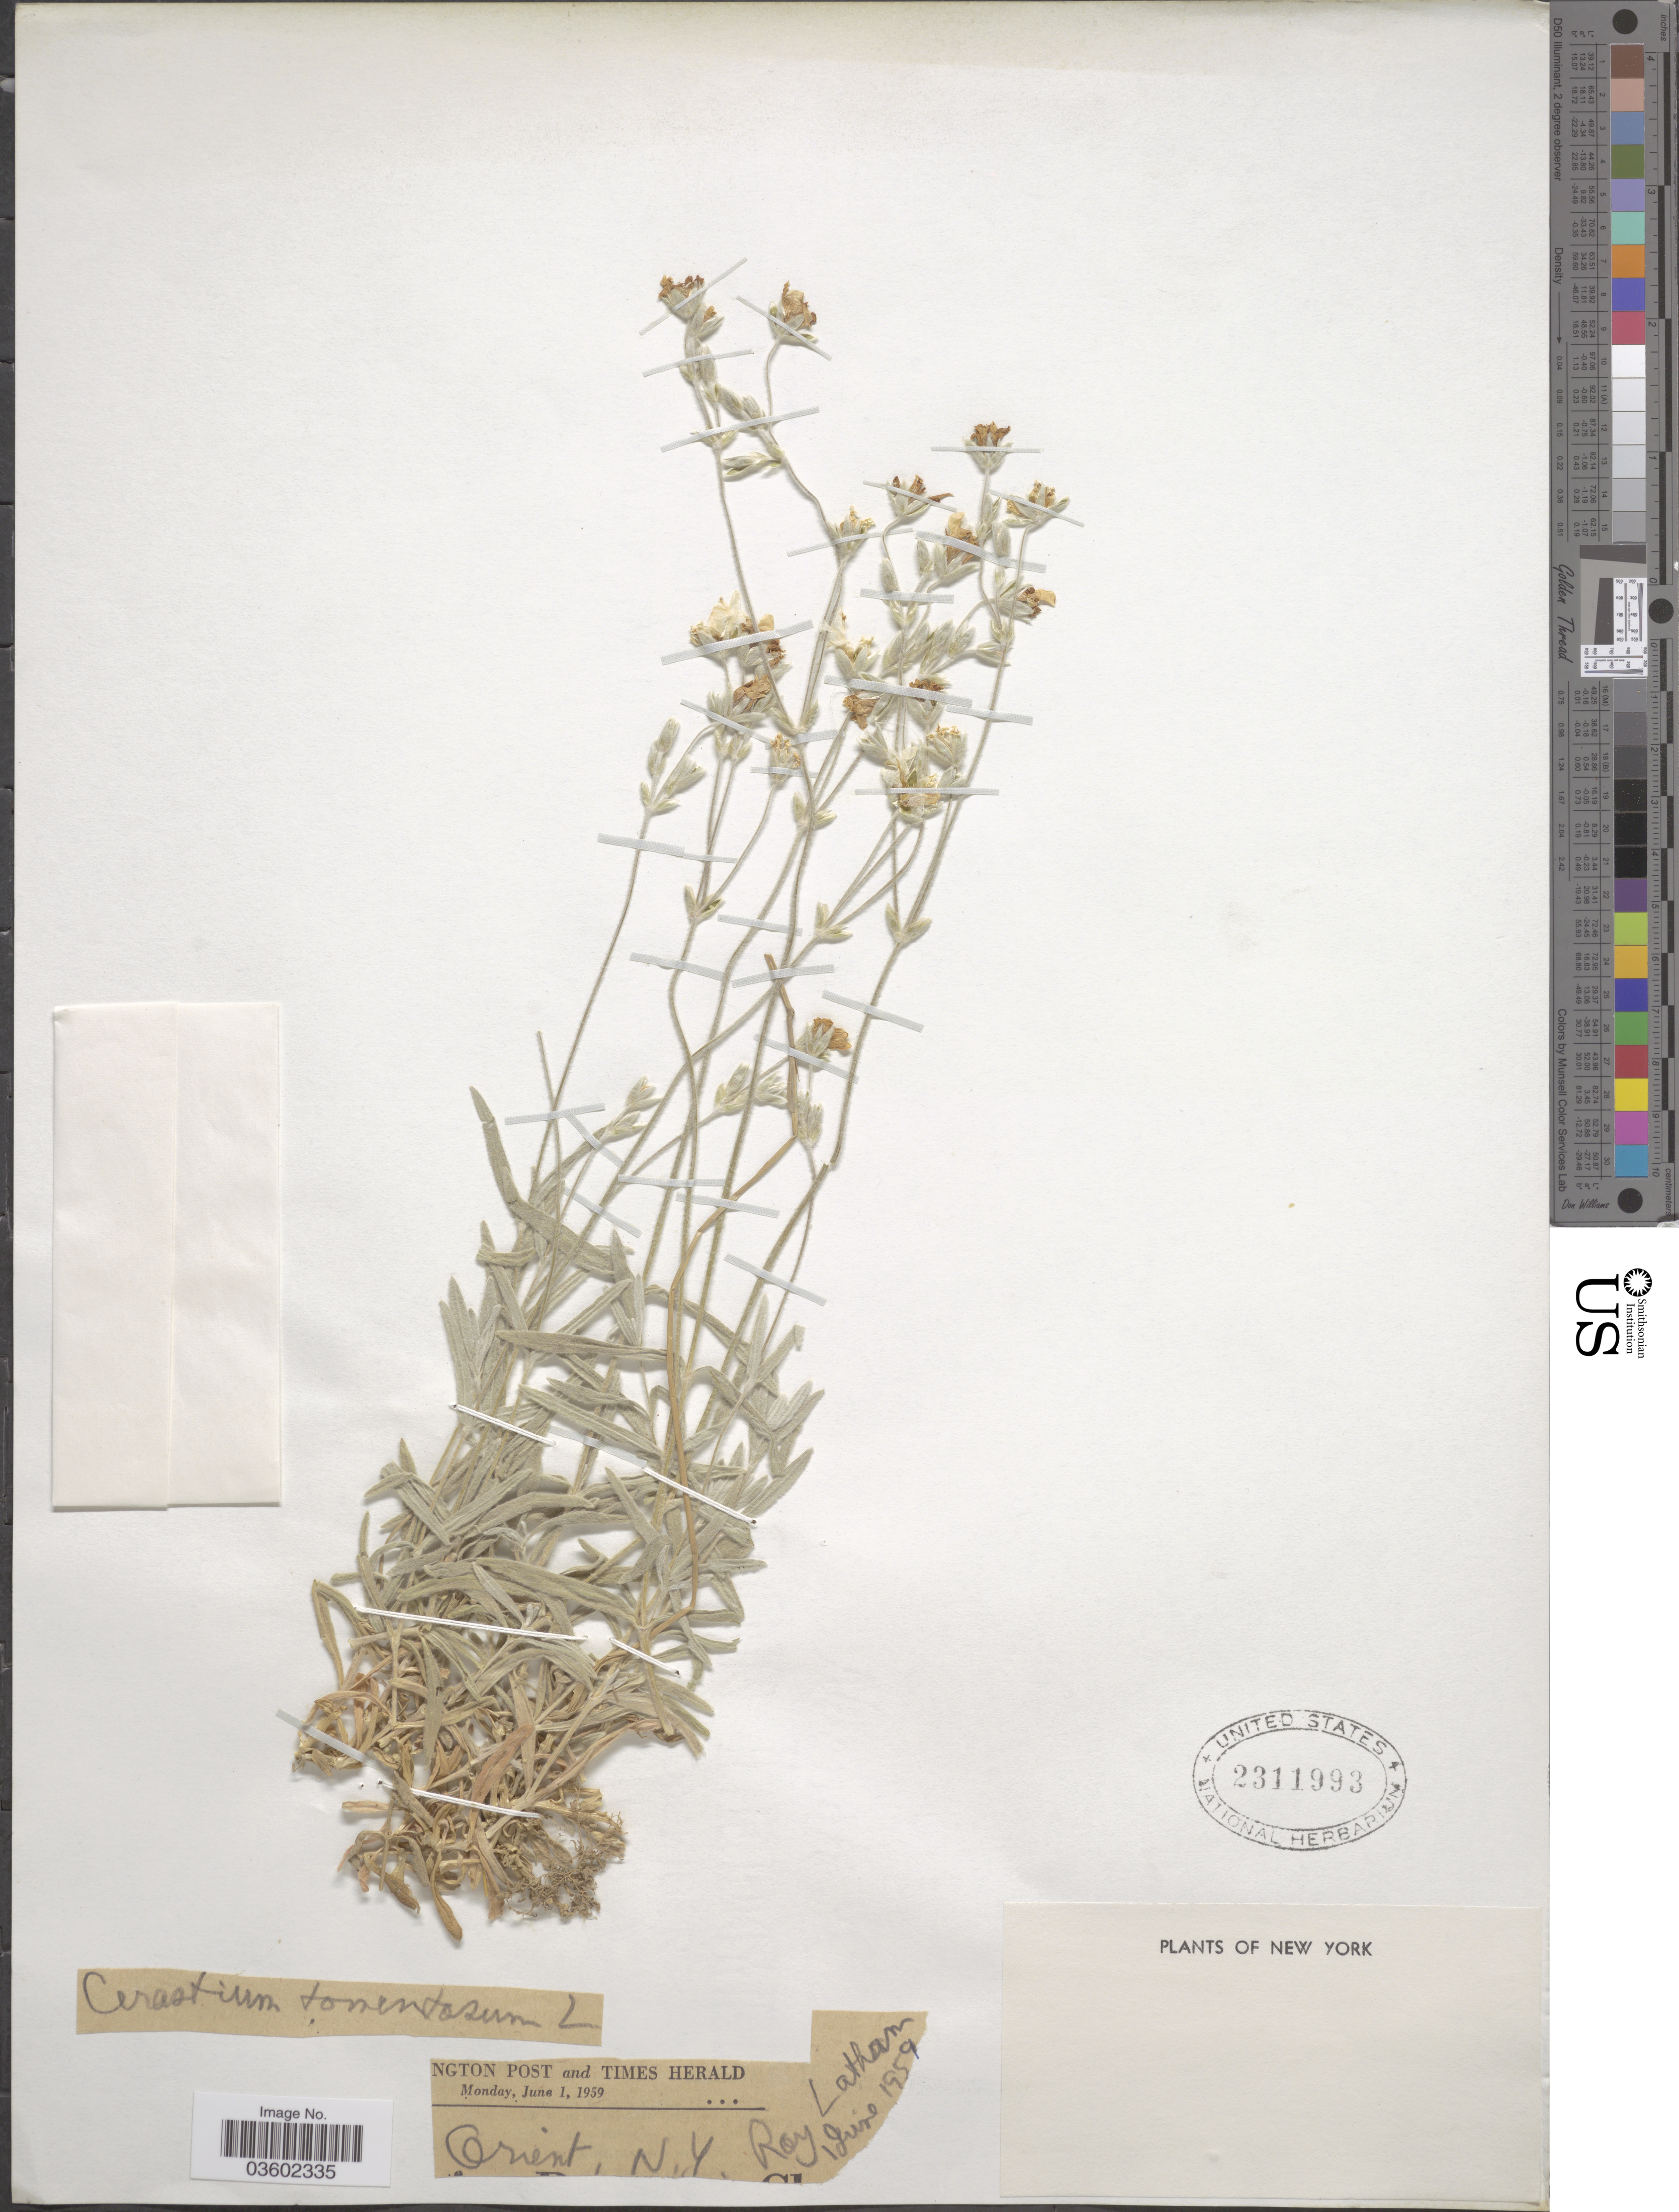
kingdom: Plantae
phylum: Tracheophyta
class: Magnoliopsida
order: Caryophyllales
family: Caryophyllaceae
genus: Cerastium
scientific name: Cerastium tomentosum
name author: L.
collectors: R. Latham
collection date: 1959-06-01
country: United States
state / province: New York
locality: Orient.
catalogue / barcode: US 2311993